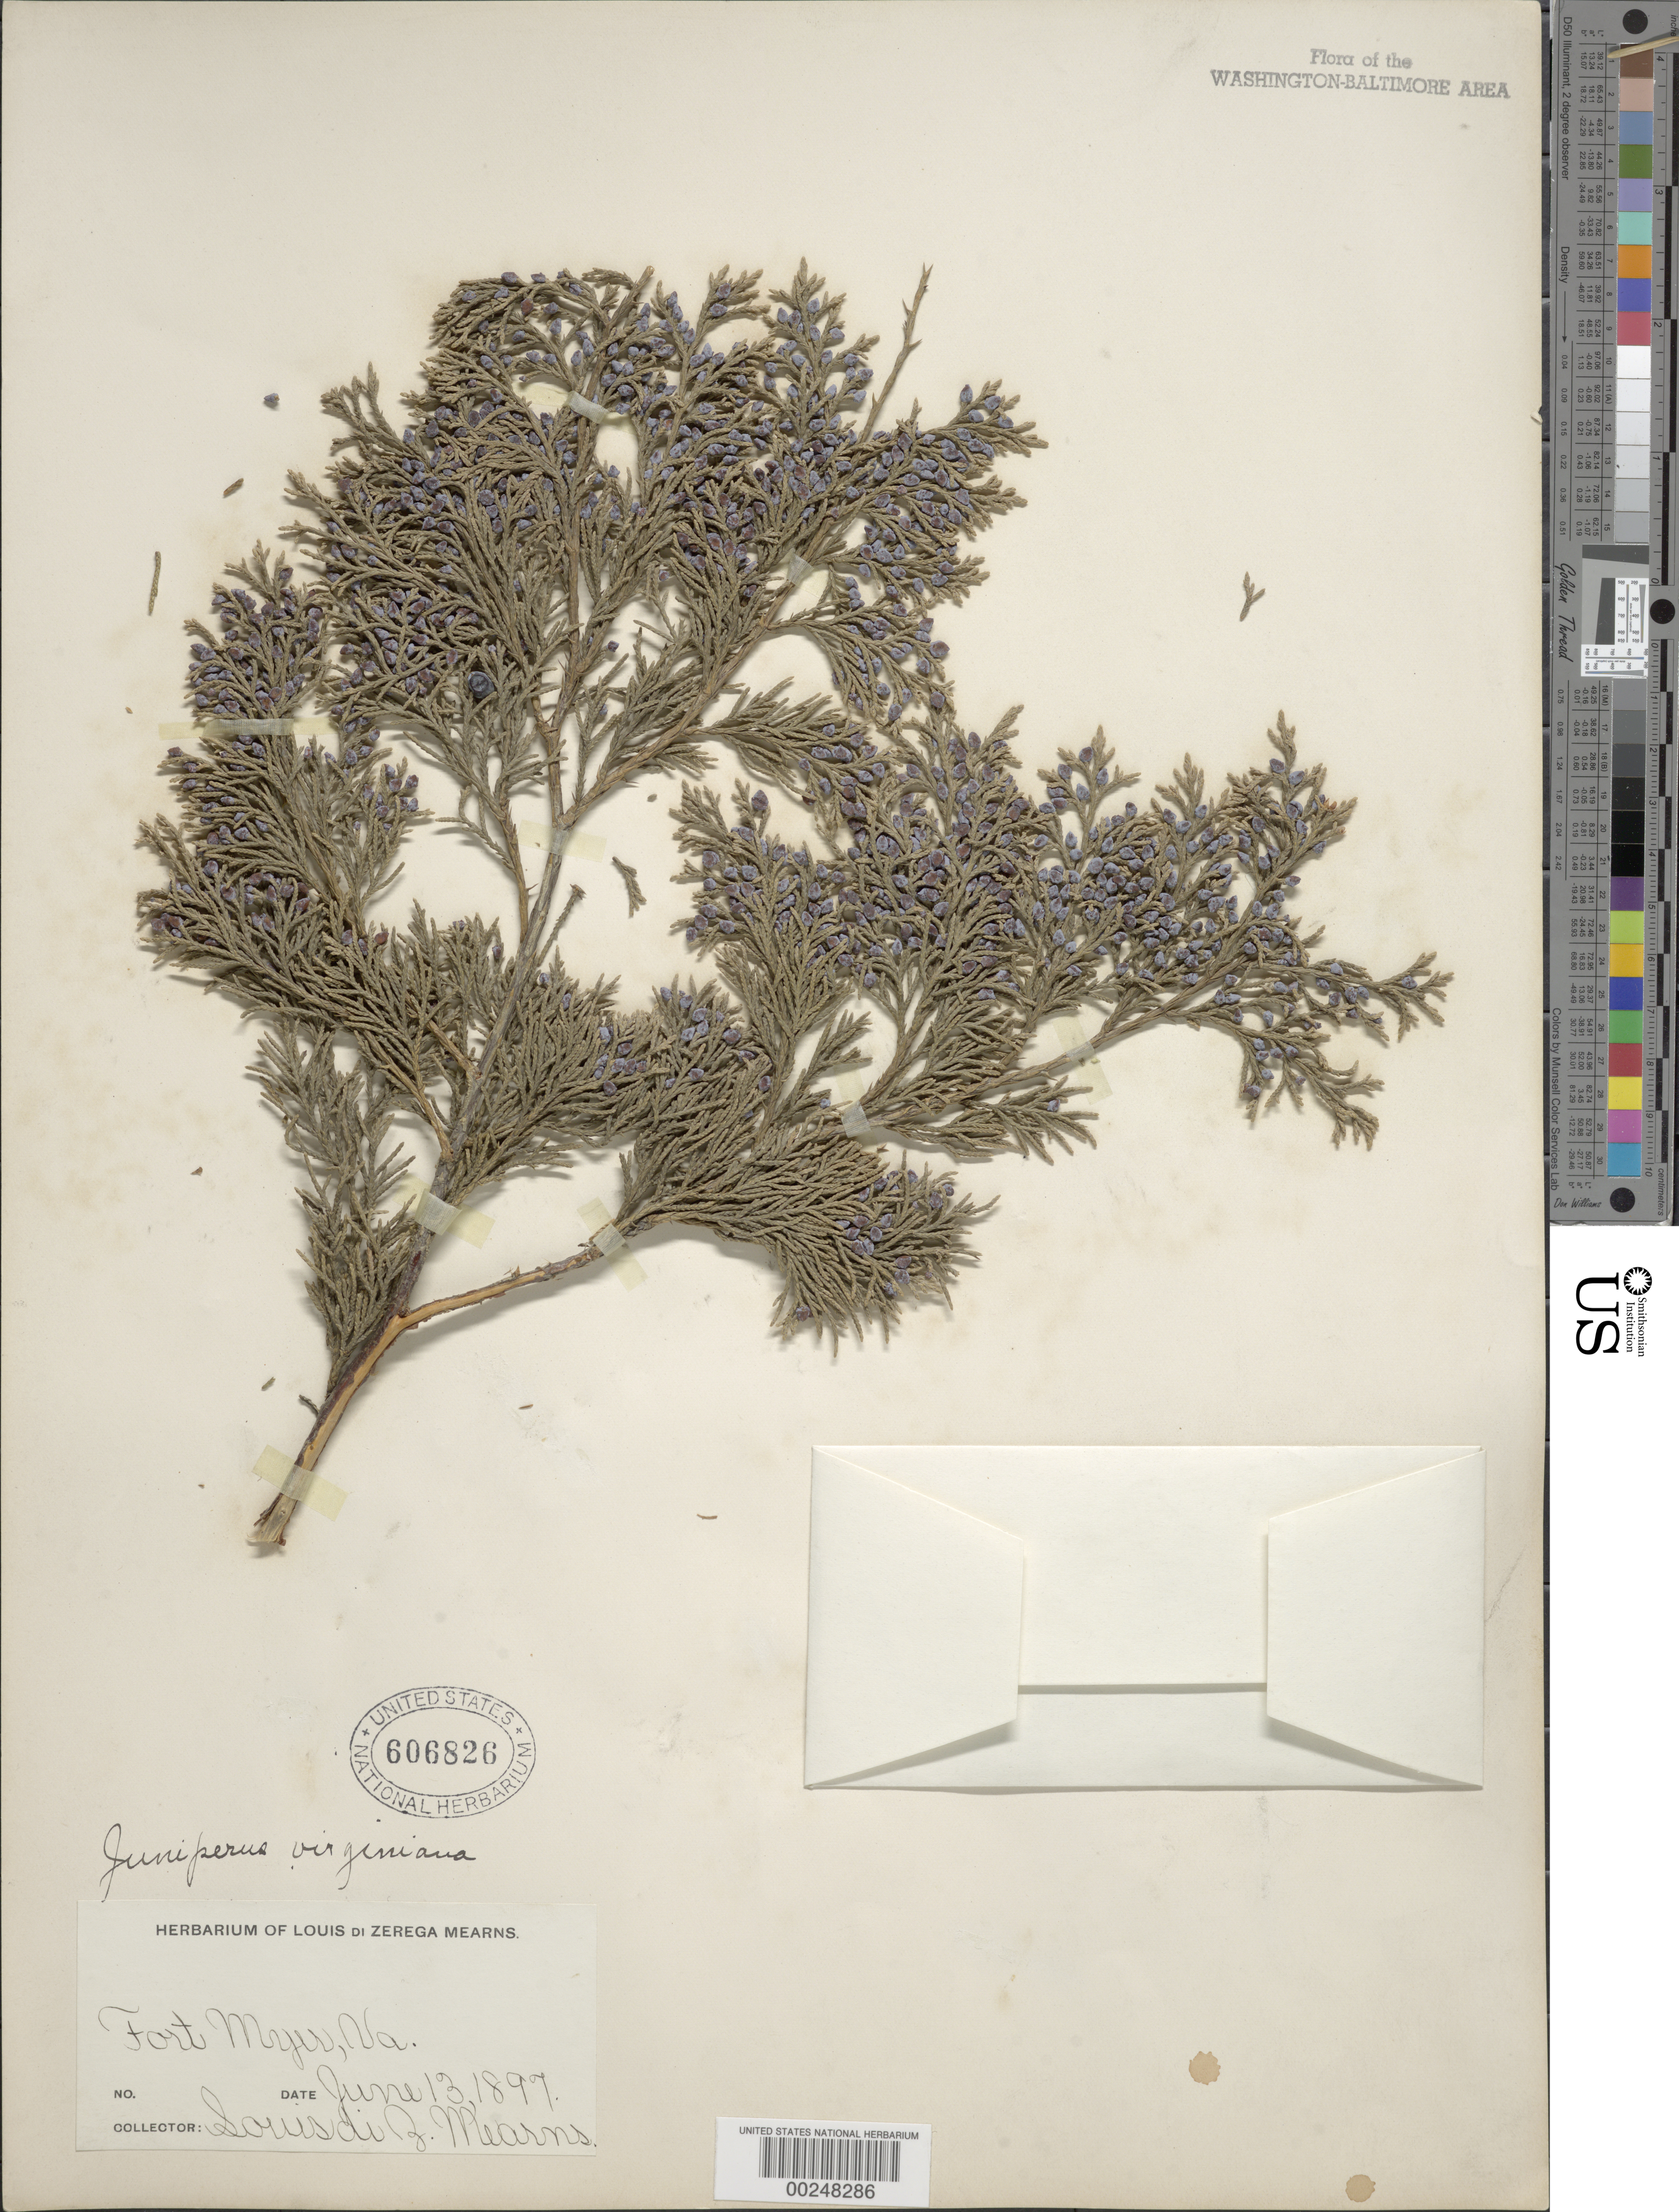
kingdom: Plantae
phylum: Tracheophyta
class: Pinopsida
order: Pinales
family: Cupressaceae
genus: Juniperus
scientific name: Juniperus virginiana var. crebra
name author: Fernald & Griscom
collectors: S. Z. Mearns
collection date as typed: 13 Jun 1897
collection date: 1897-06-13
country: United States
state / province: Virginia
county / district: Arlington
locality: Fort Myers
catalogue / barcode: US 606826